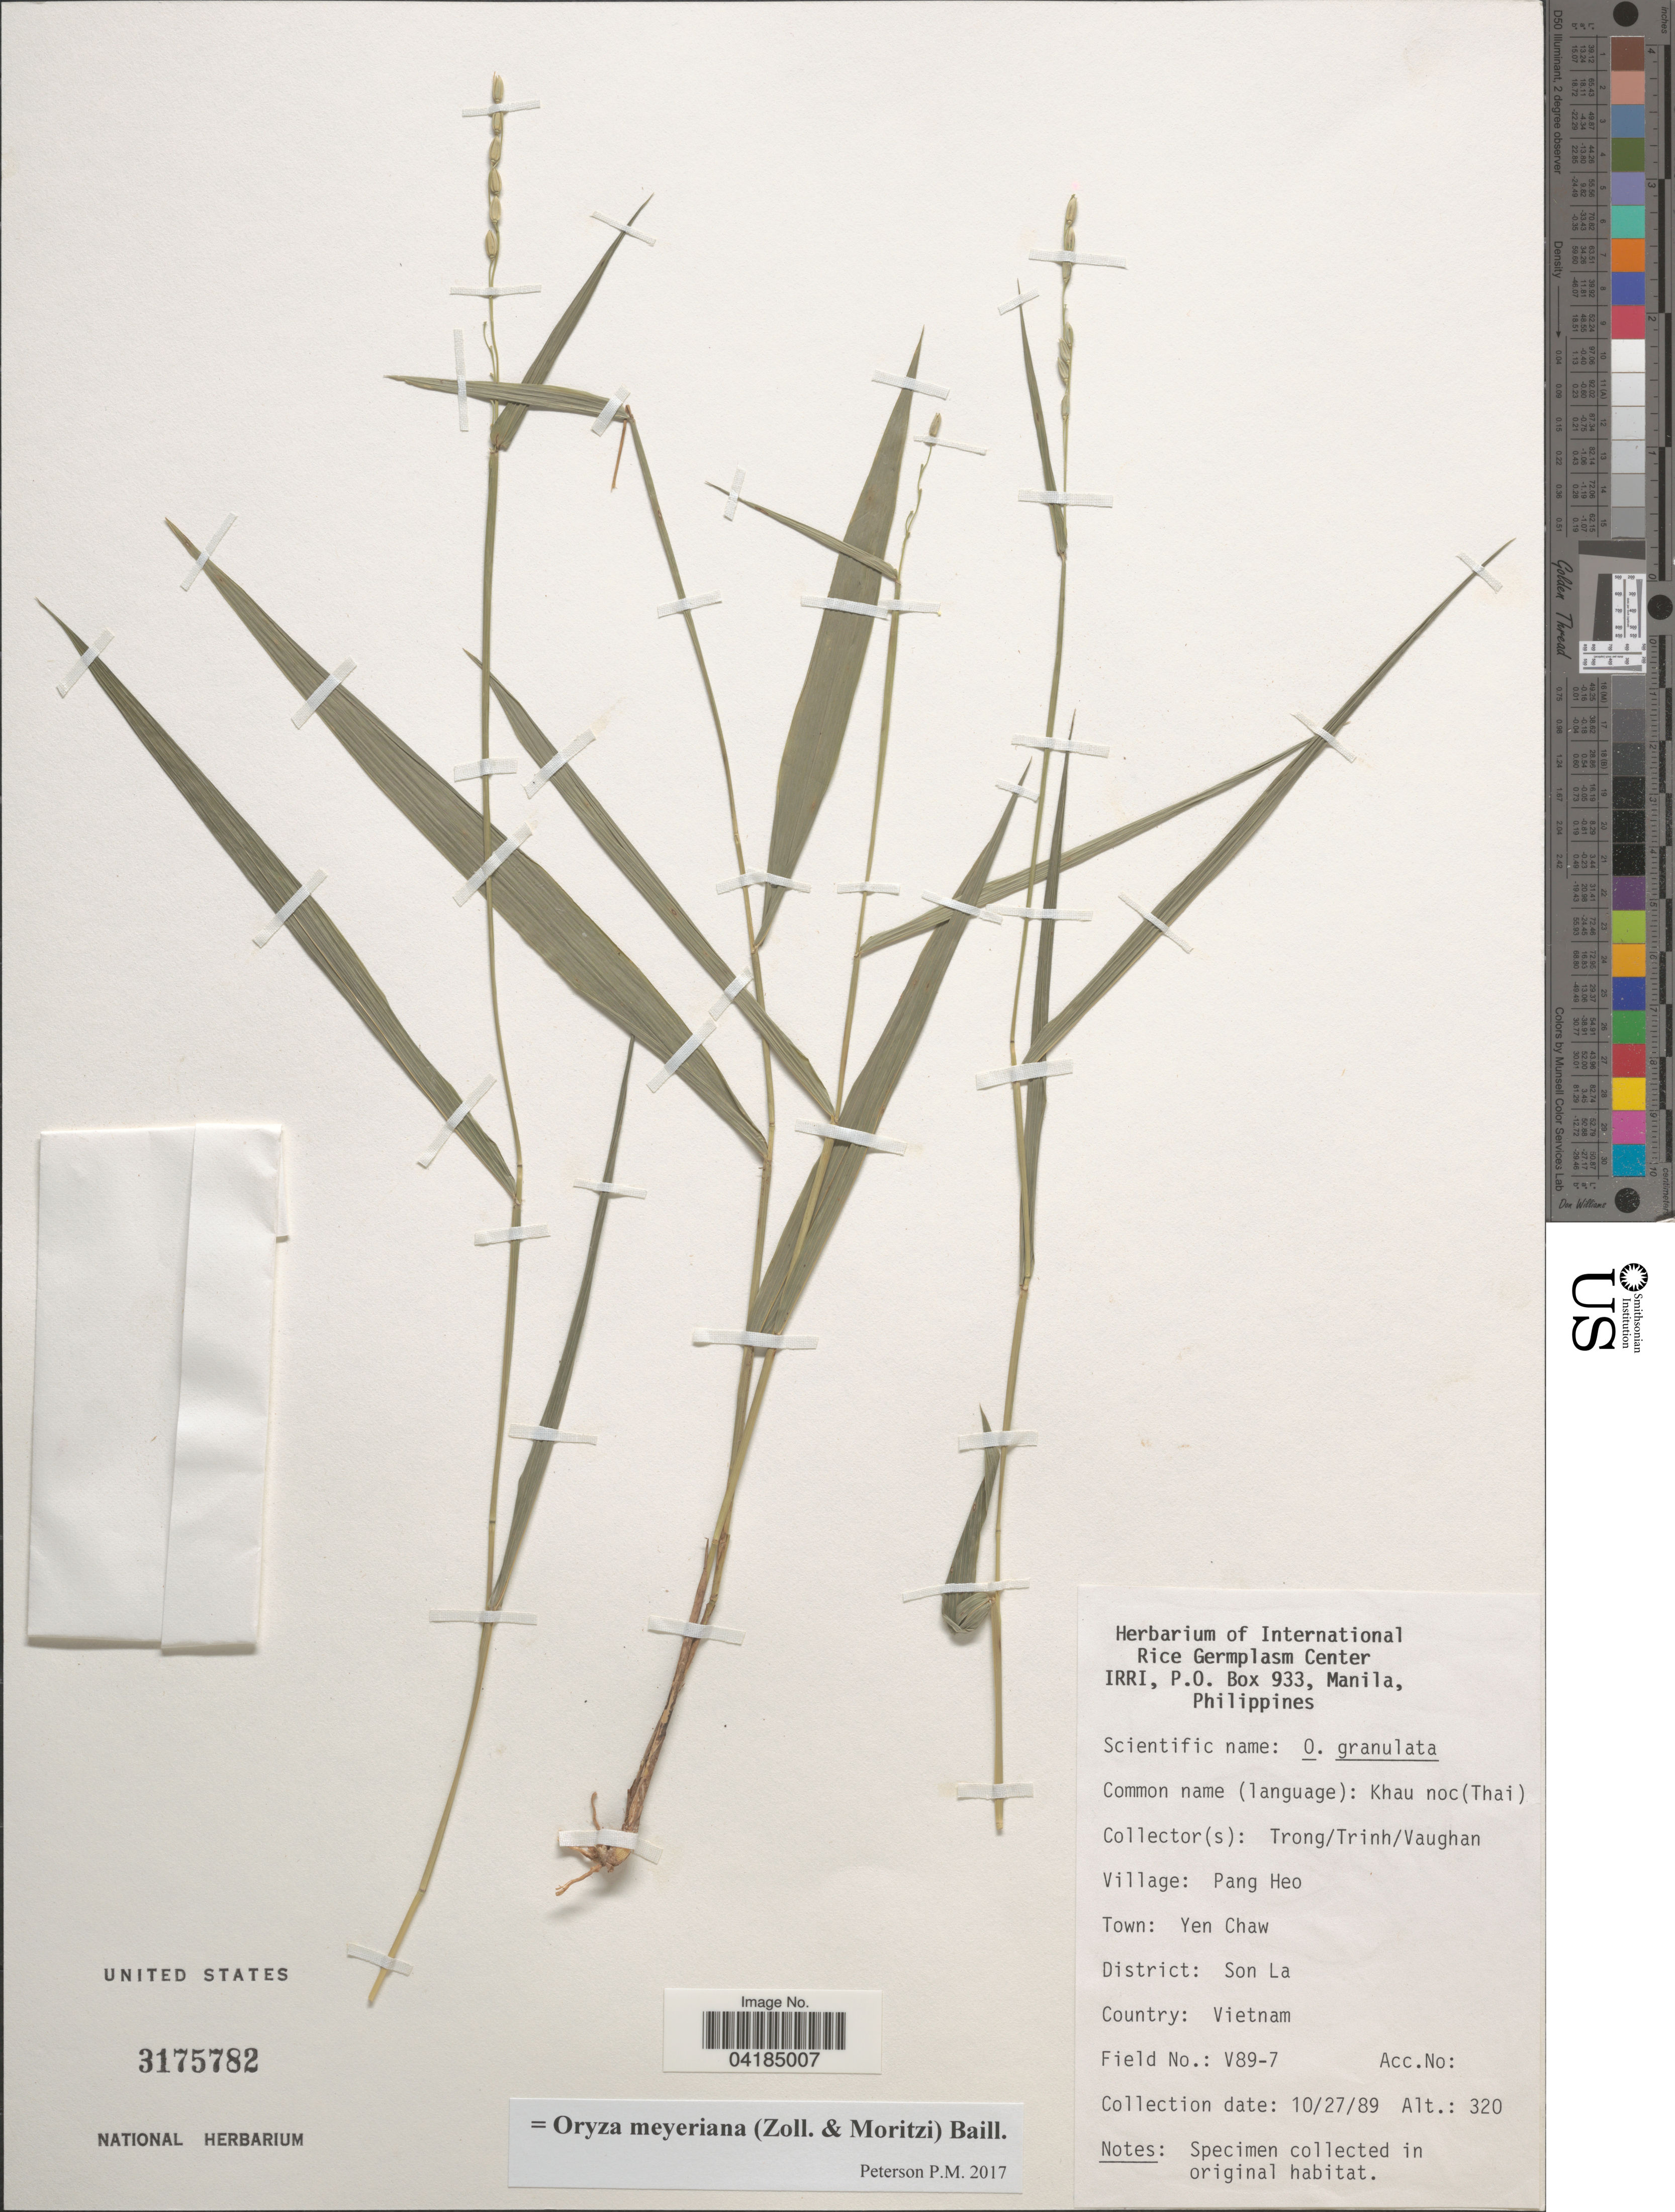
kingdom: Plantae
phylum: Tracheophyta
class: Liliopsida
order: Poales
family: Poaceae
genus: Oryza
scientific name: Oryza meyeriana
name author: (Zoll. & Mor.) Baill.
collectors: Trong, Trinh & Vaughan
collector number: V89-7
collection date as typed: Transcribed d/m/y: 27/10/89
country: Vietnam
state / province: Son La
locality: Village: Pang Heo. Town: Yen Chaw. District: Son La.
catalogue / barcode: US 3175782